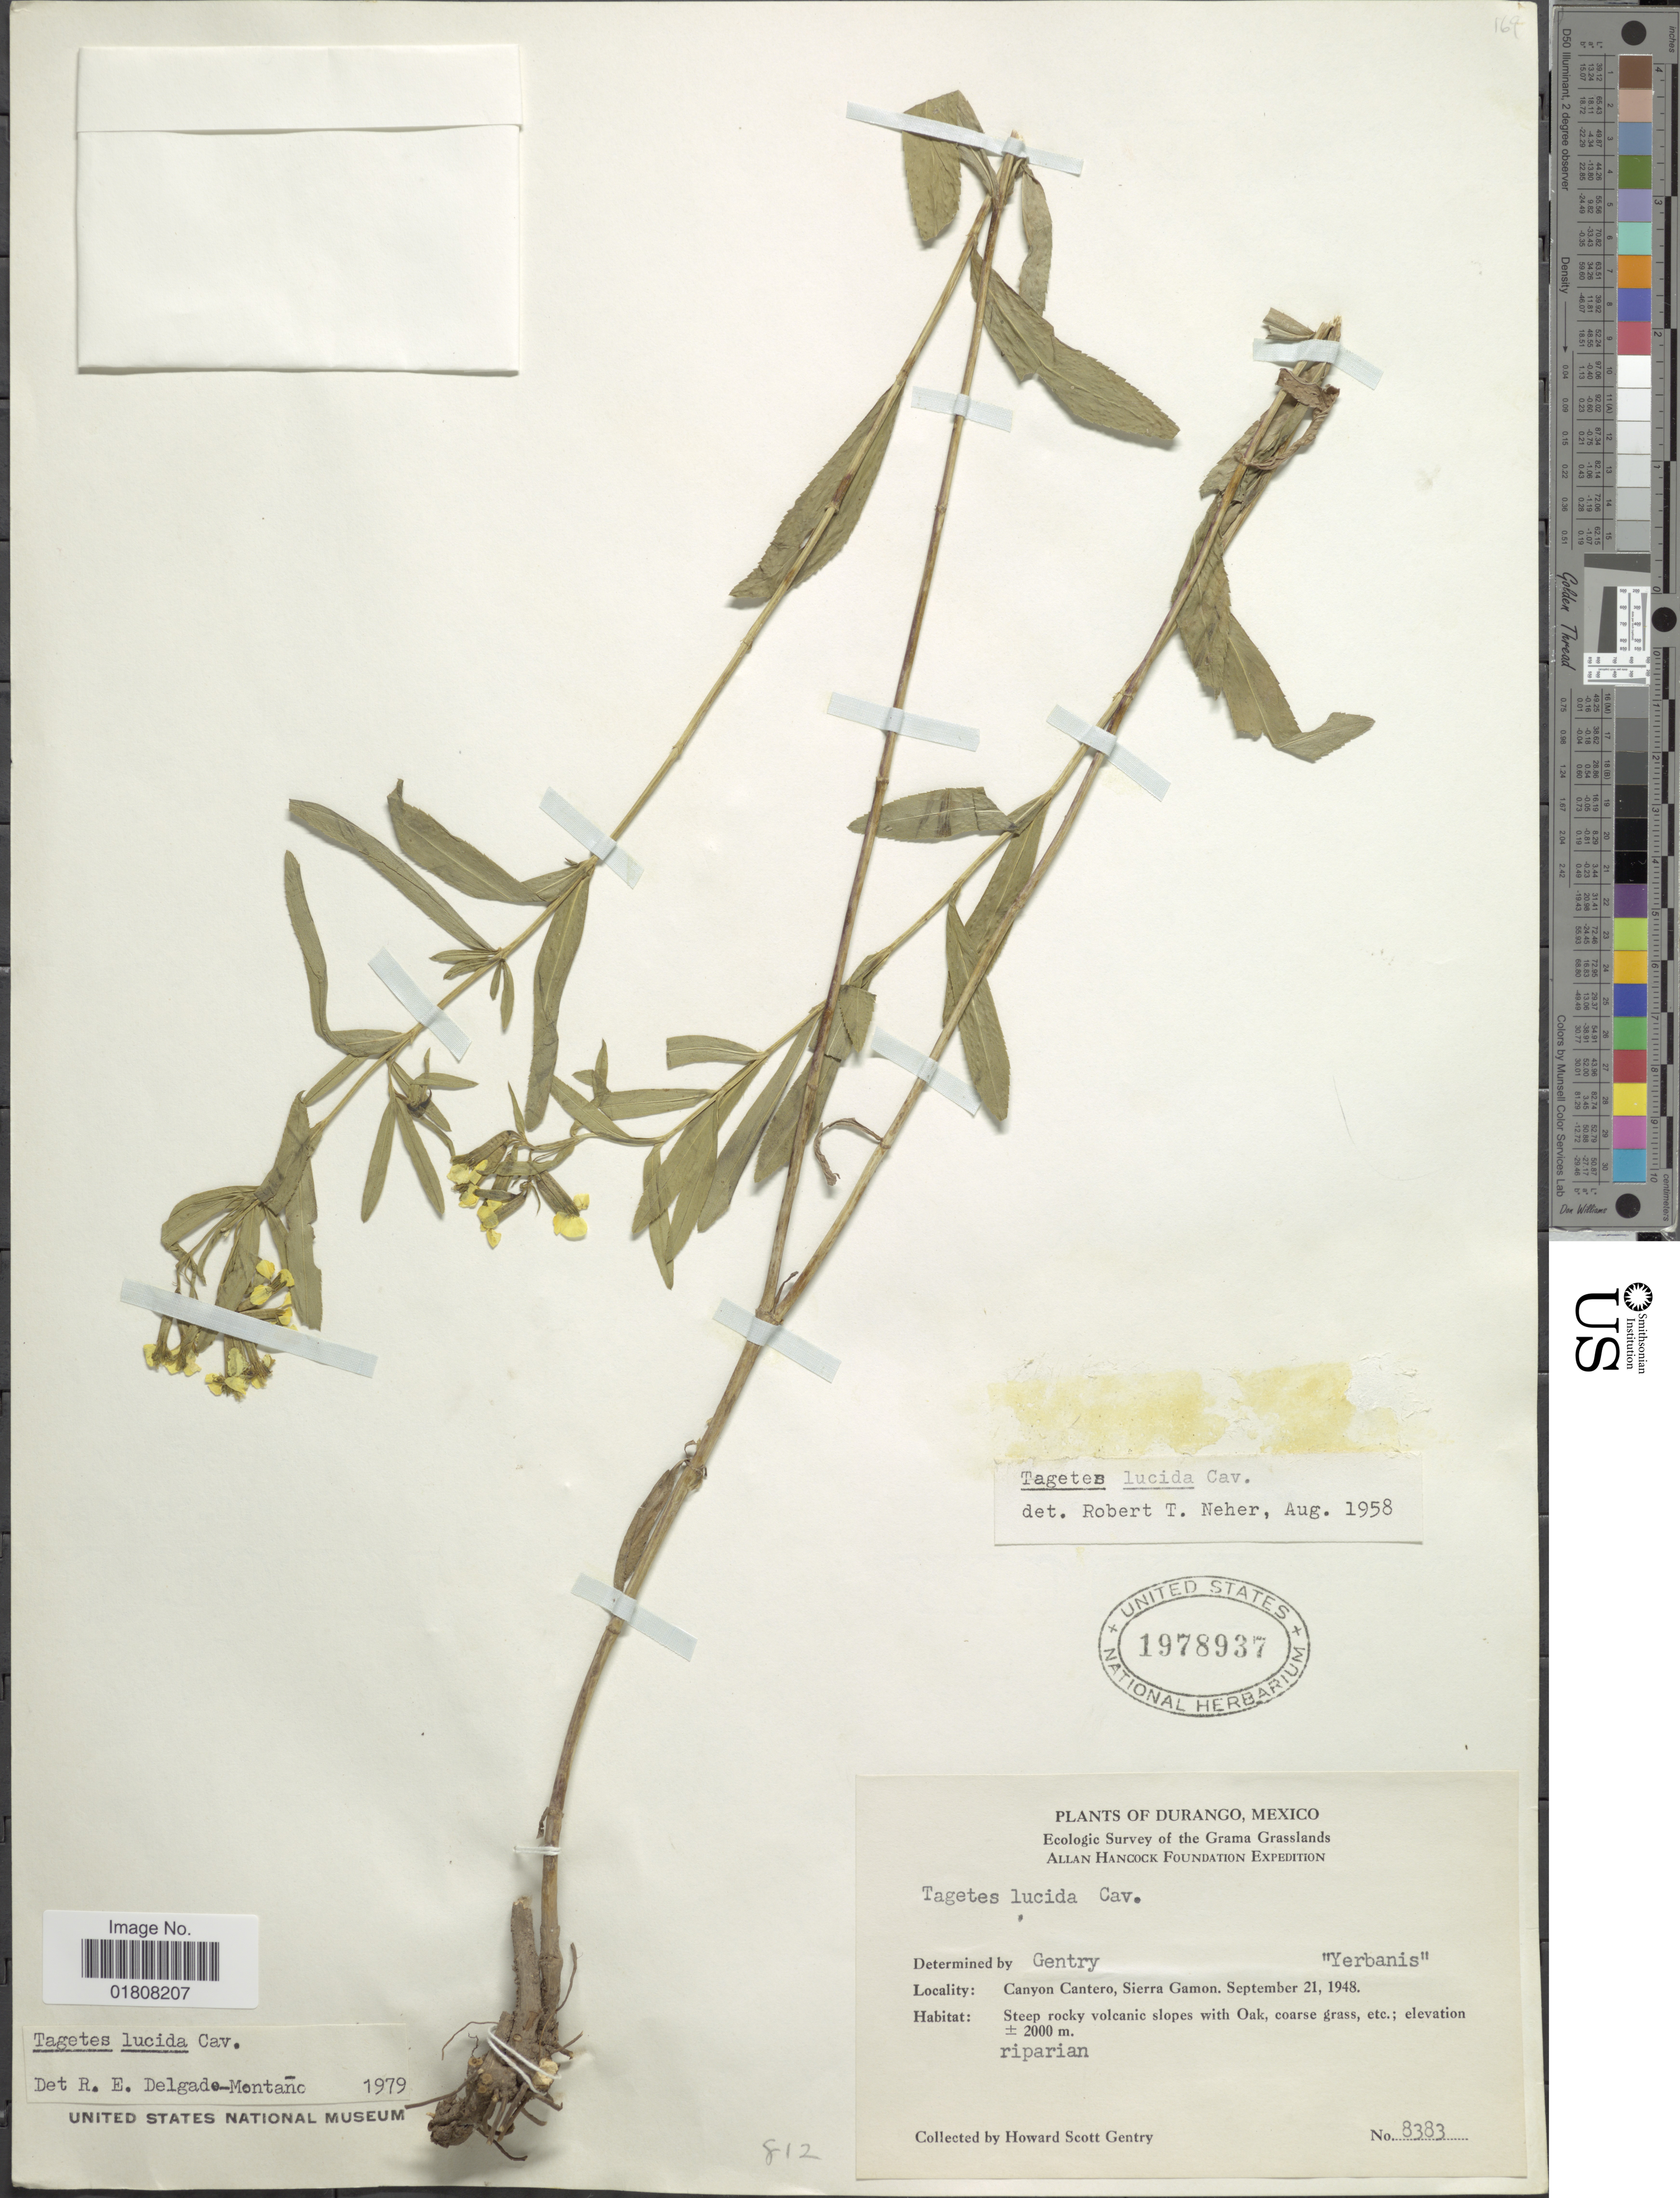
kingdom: Plantae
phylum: Tracheophyta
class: Magnoliopsida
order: Asterales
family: Asteraceae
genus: Tagetes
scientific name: Tagetes lucida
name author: Cav.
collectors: H. S. Gentry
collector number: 8383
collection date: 1948-09-21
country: Mexico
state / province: Durango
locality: Canyon Cantero, Sierra Gamon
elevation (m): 2000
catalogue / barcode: US 1978937